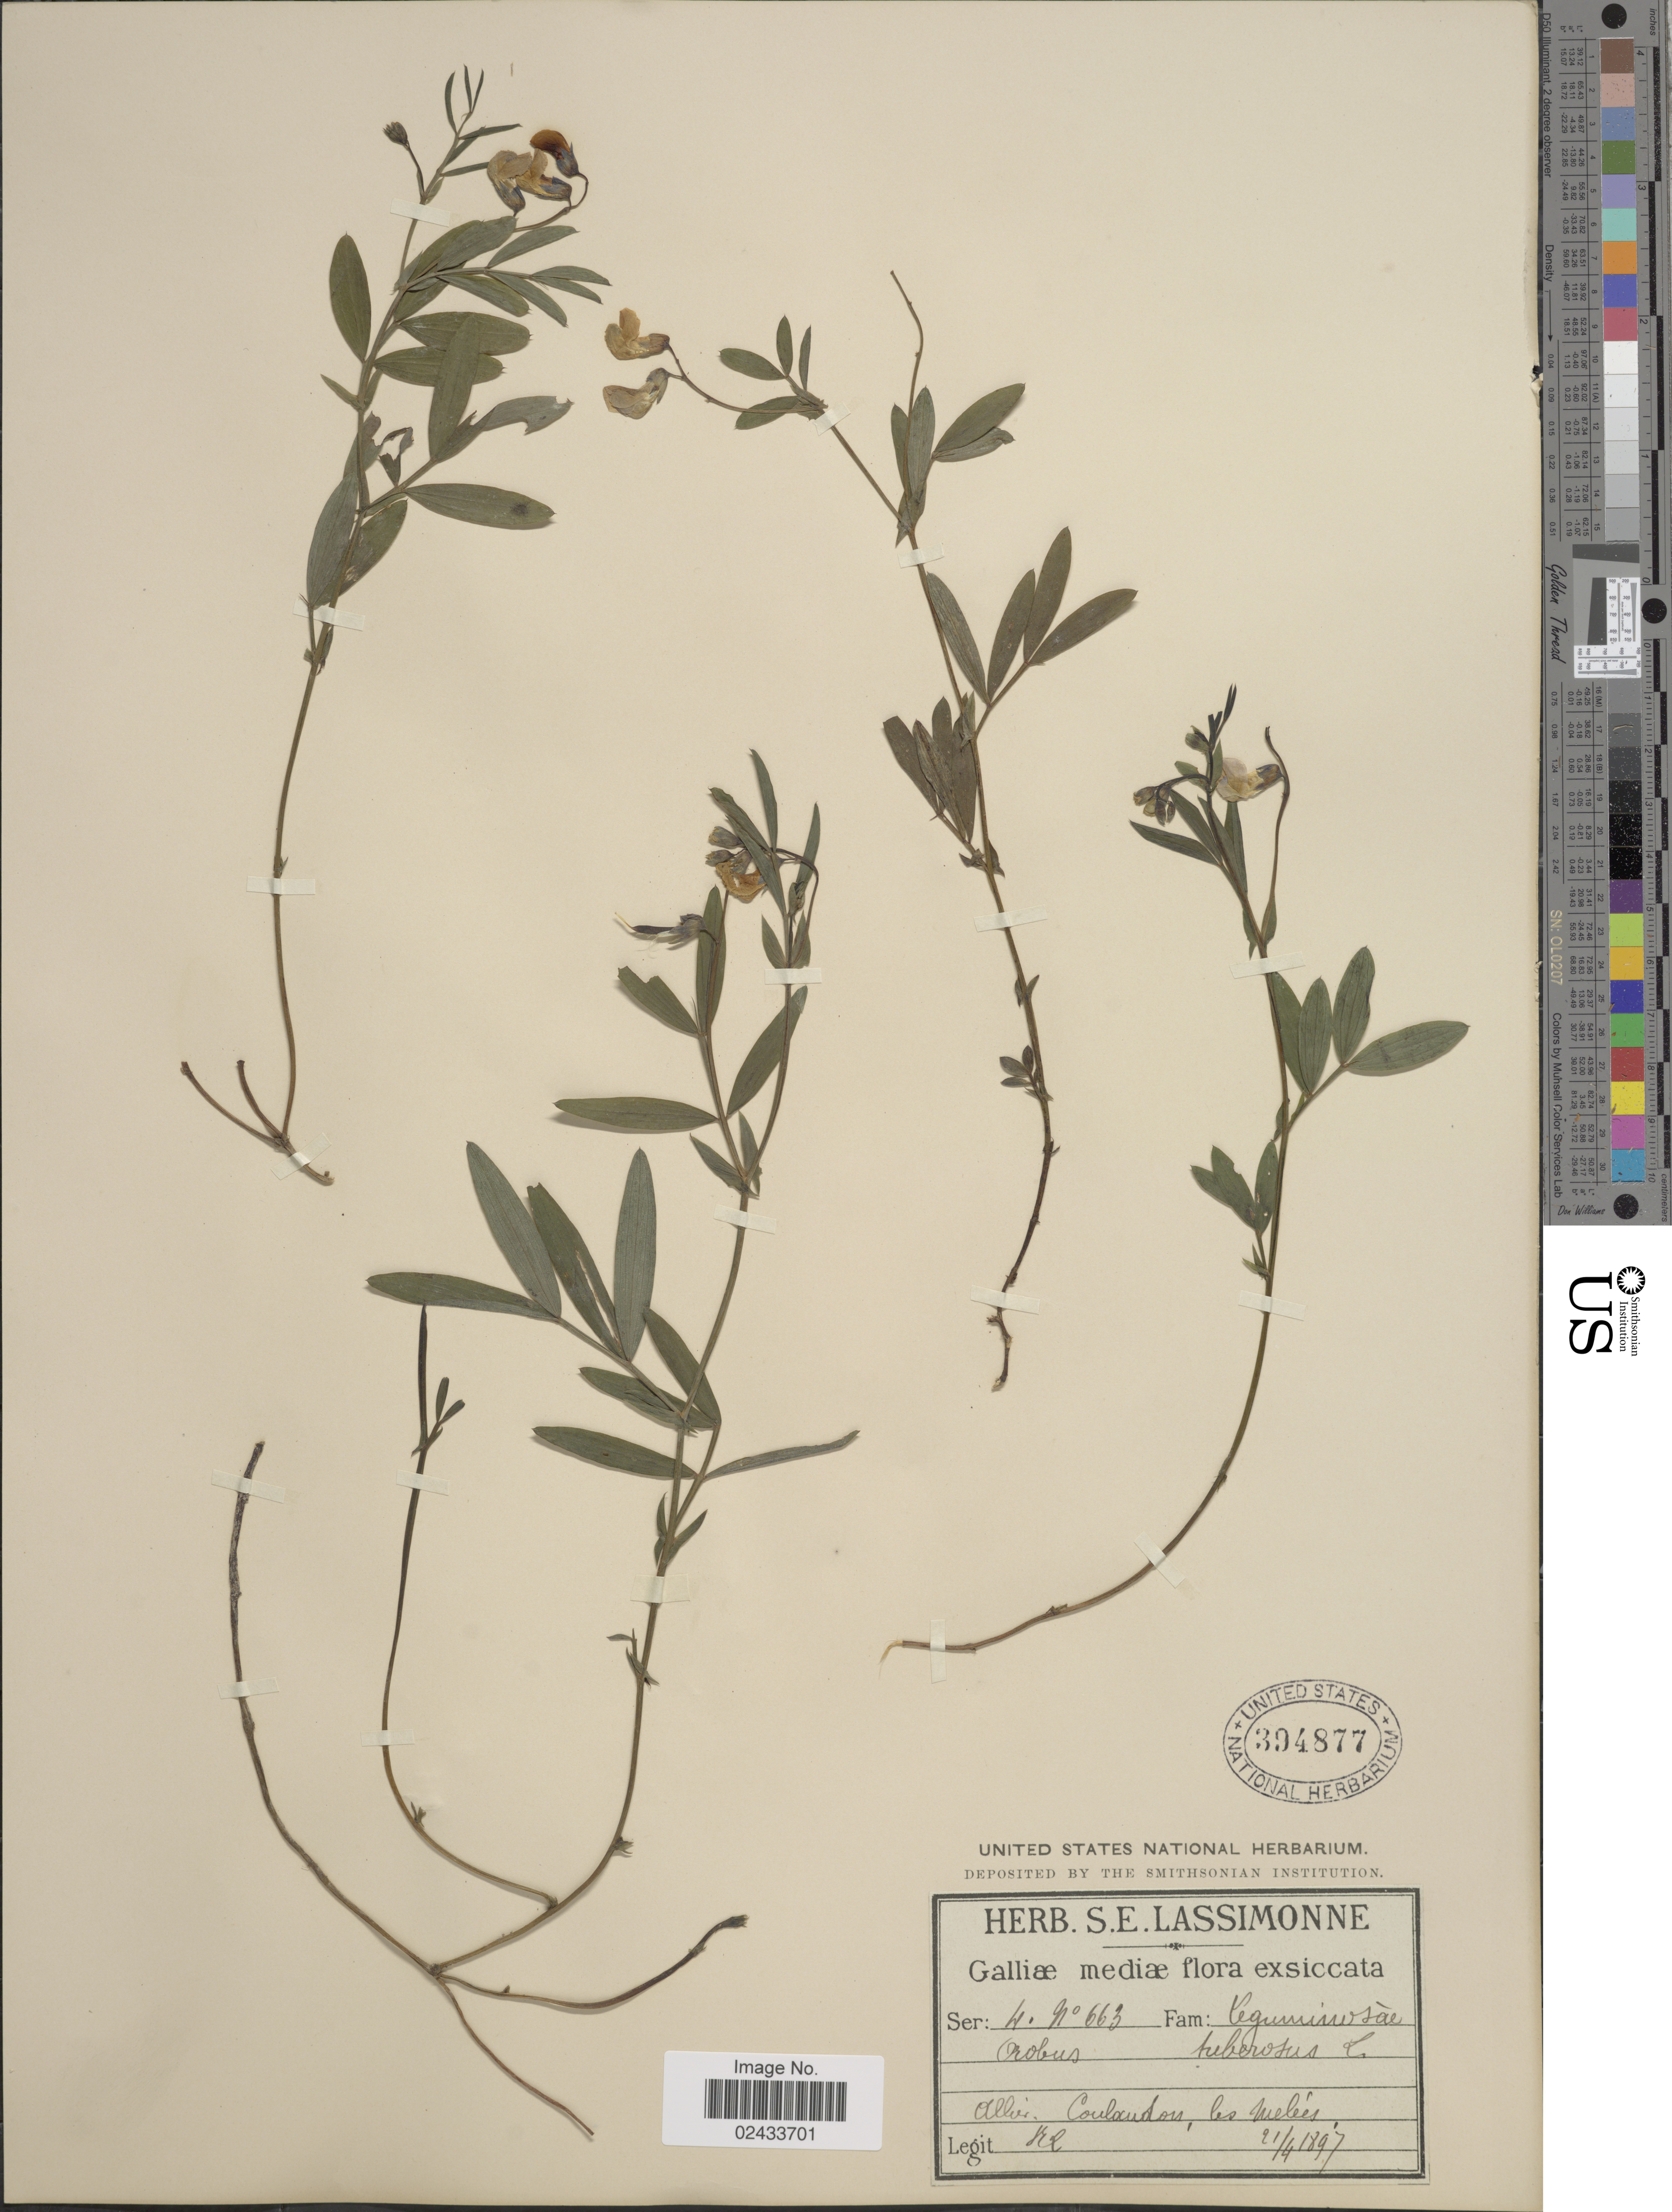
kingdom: Plantae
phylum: Tracheophyta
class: Magnoliopsida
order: Fabales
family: Fabaceae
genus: Lathyrus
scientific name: Lathyrus tuberosus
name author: L.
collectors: S. Lassimonne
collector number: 663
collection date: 1897-04-21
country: France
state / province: Auvergne-Rhône-Alpes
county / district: Allier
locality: Galliae Allier Coulandon, les Melees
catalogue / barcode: US 394877